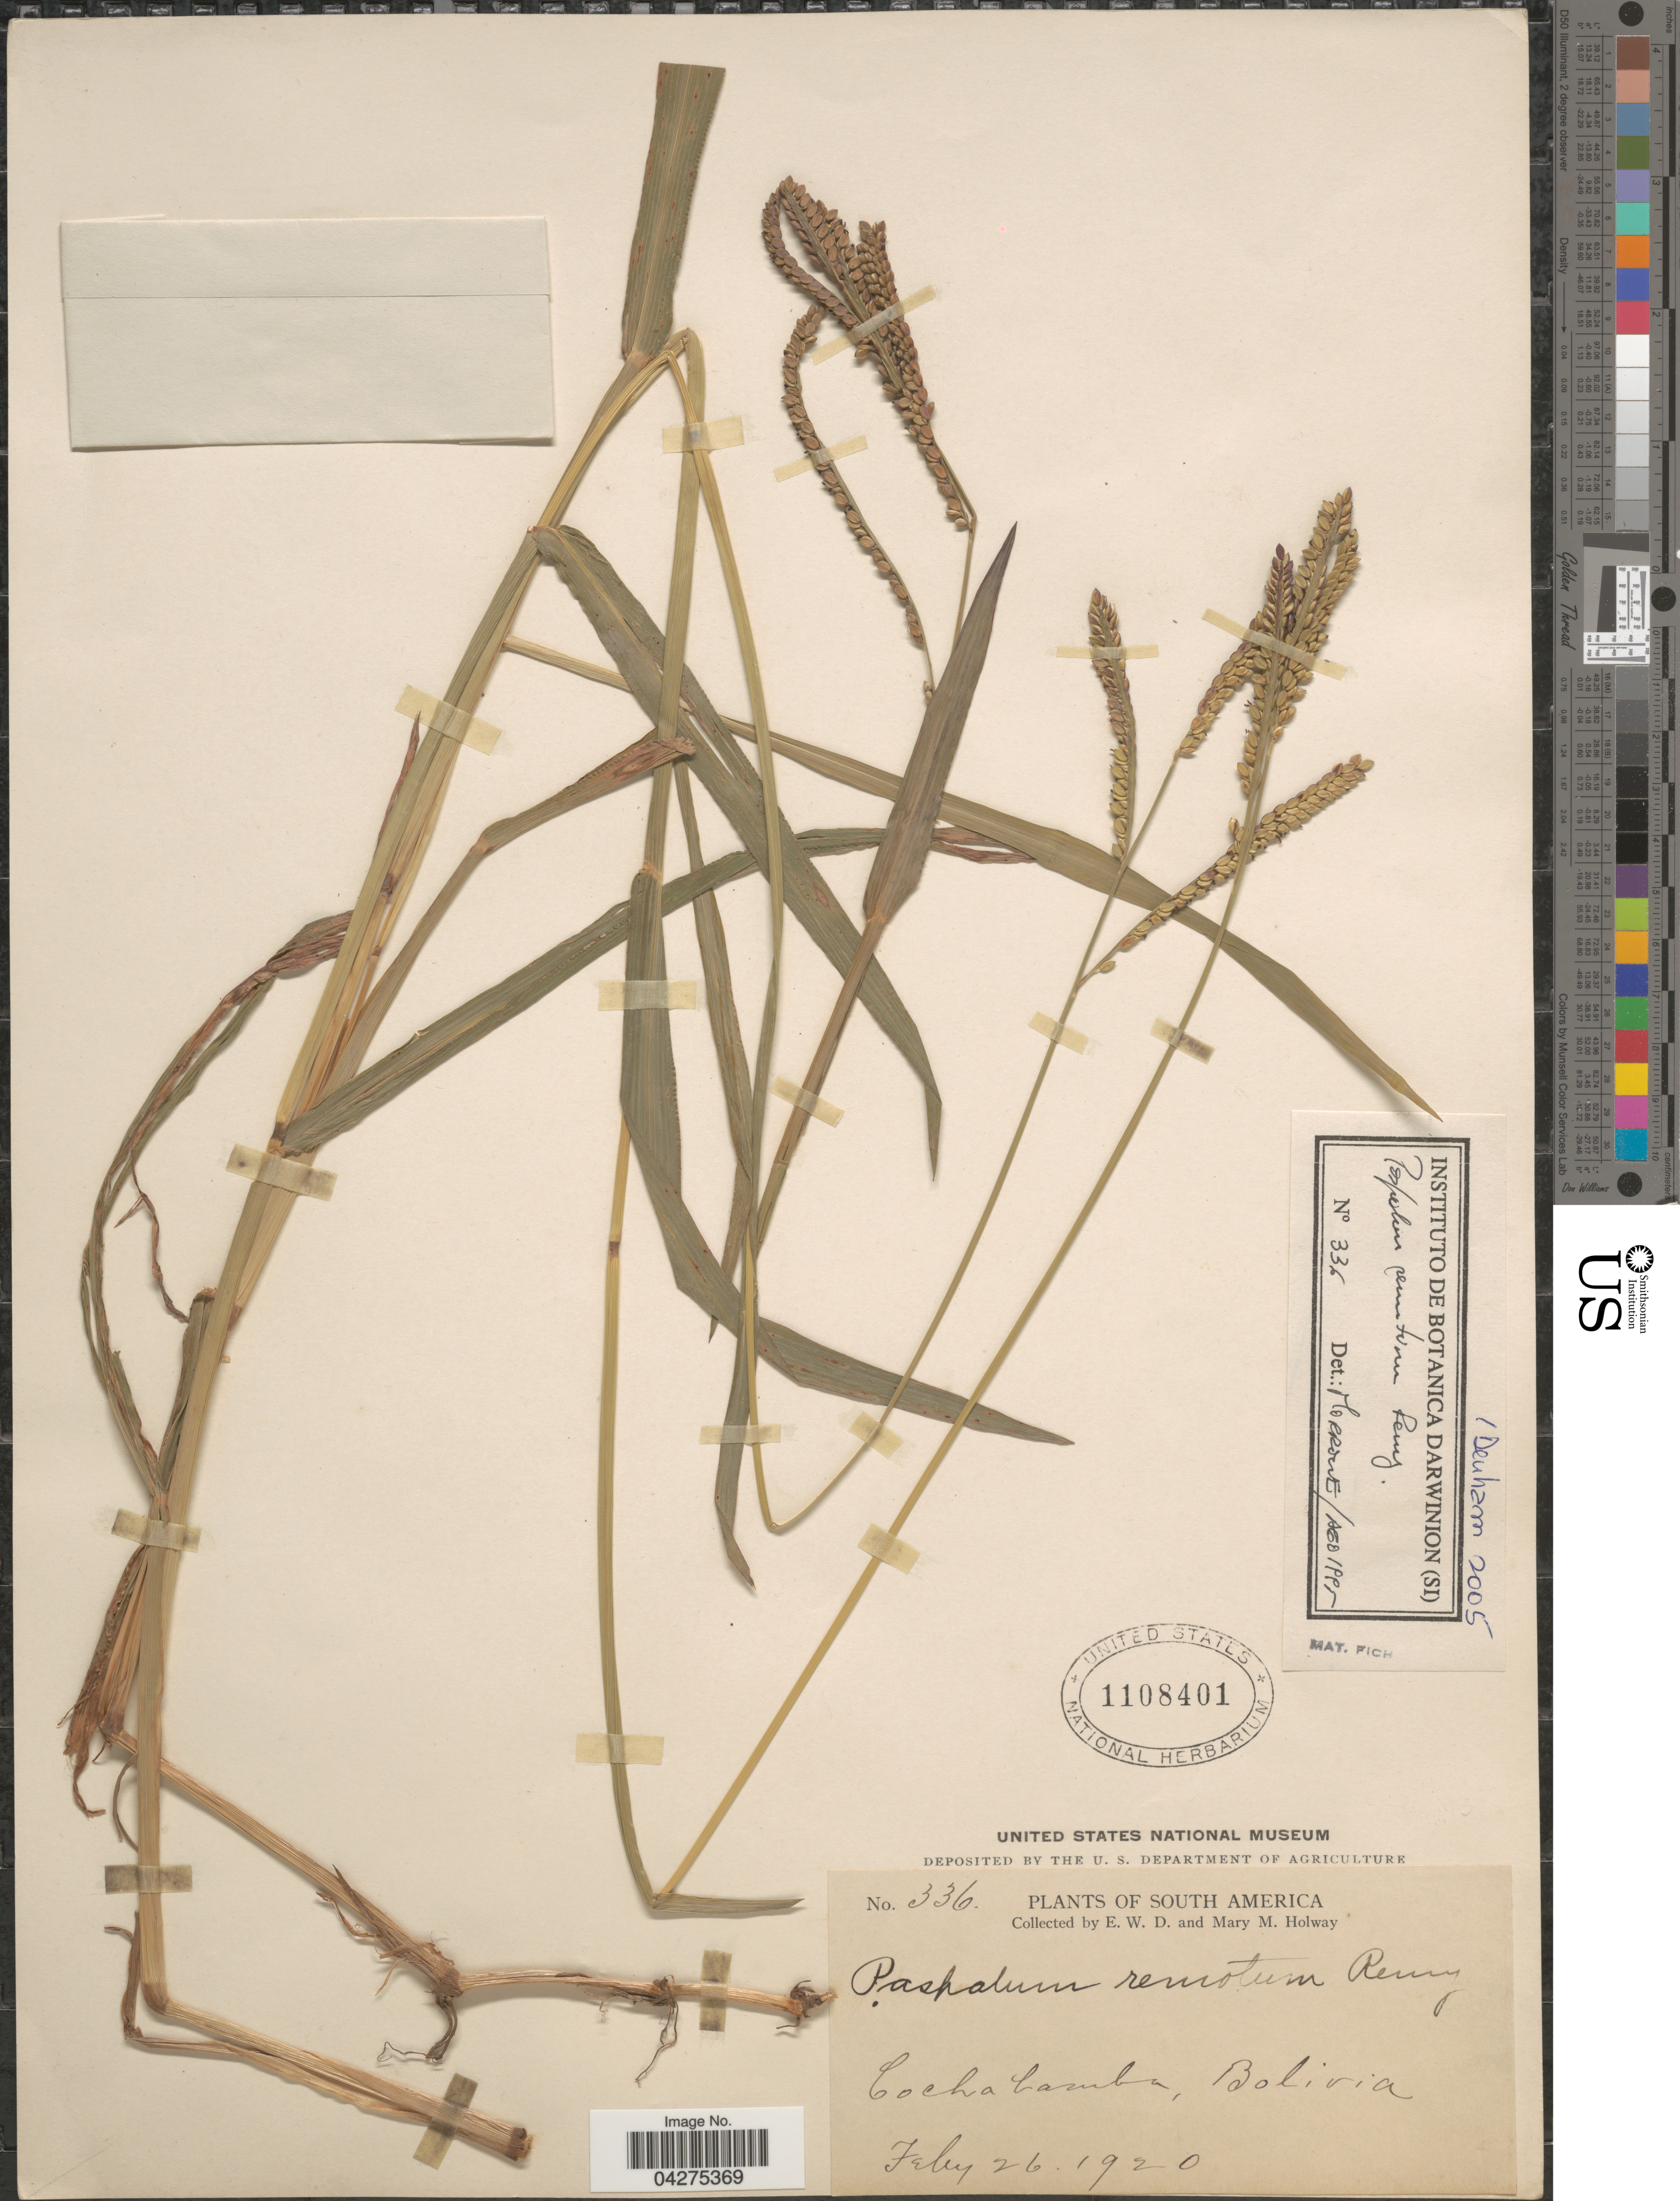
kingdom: Plantae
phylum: Tracheophyta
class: Liliopsida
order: Poales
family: Poaceae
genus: Paspalum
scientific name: Paspalum remotum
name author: J. Rémy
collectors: E. W. D. Holway & M. M. Holway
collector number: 336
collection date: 1920-07-26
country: Bolivia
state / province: Cochabamba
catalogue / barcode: US 1108401